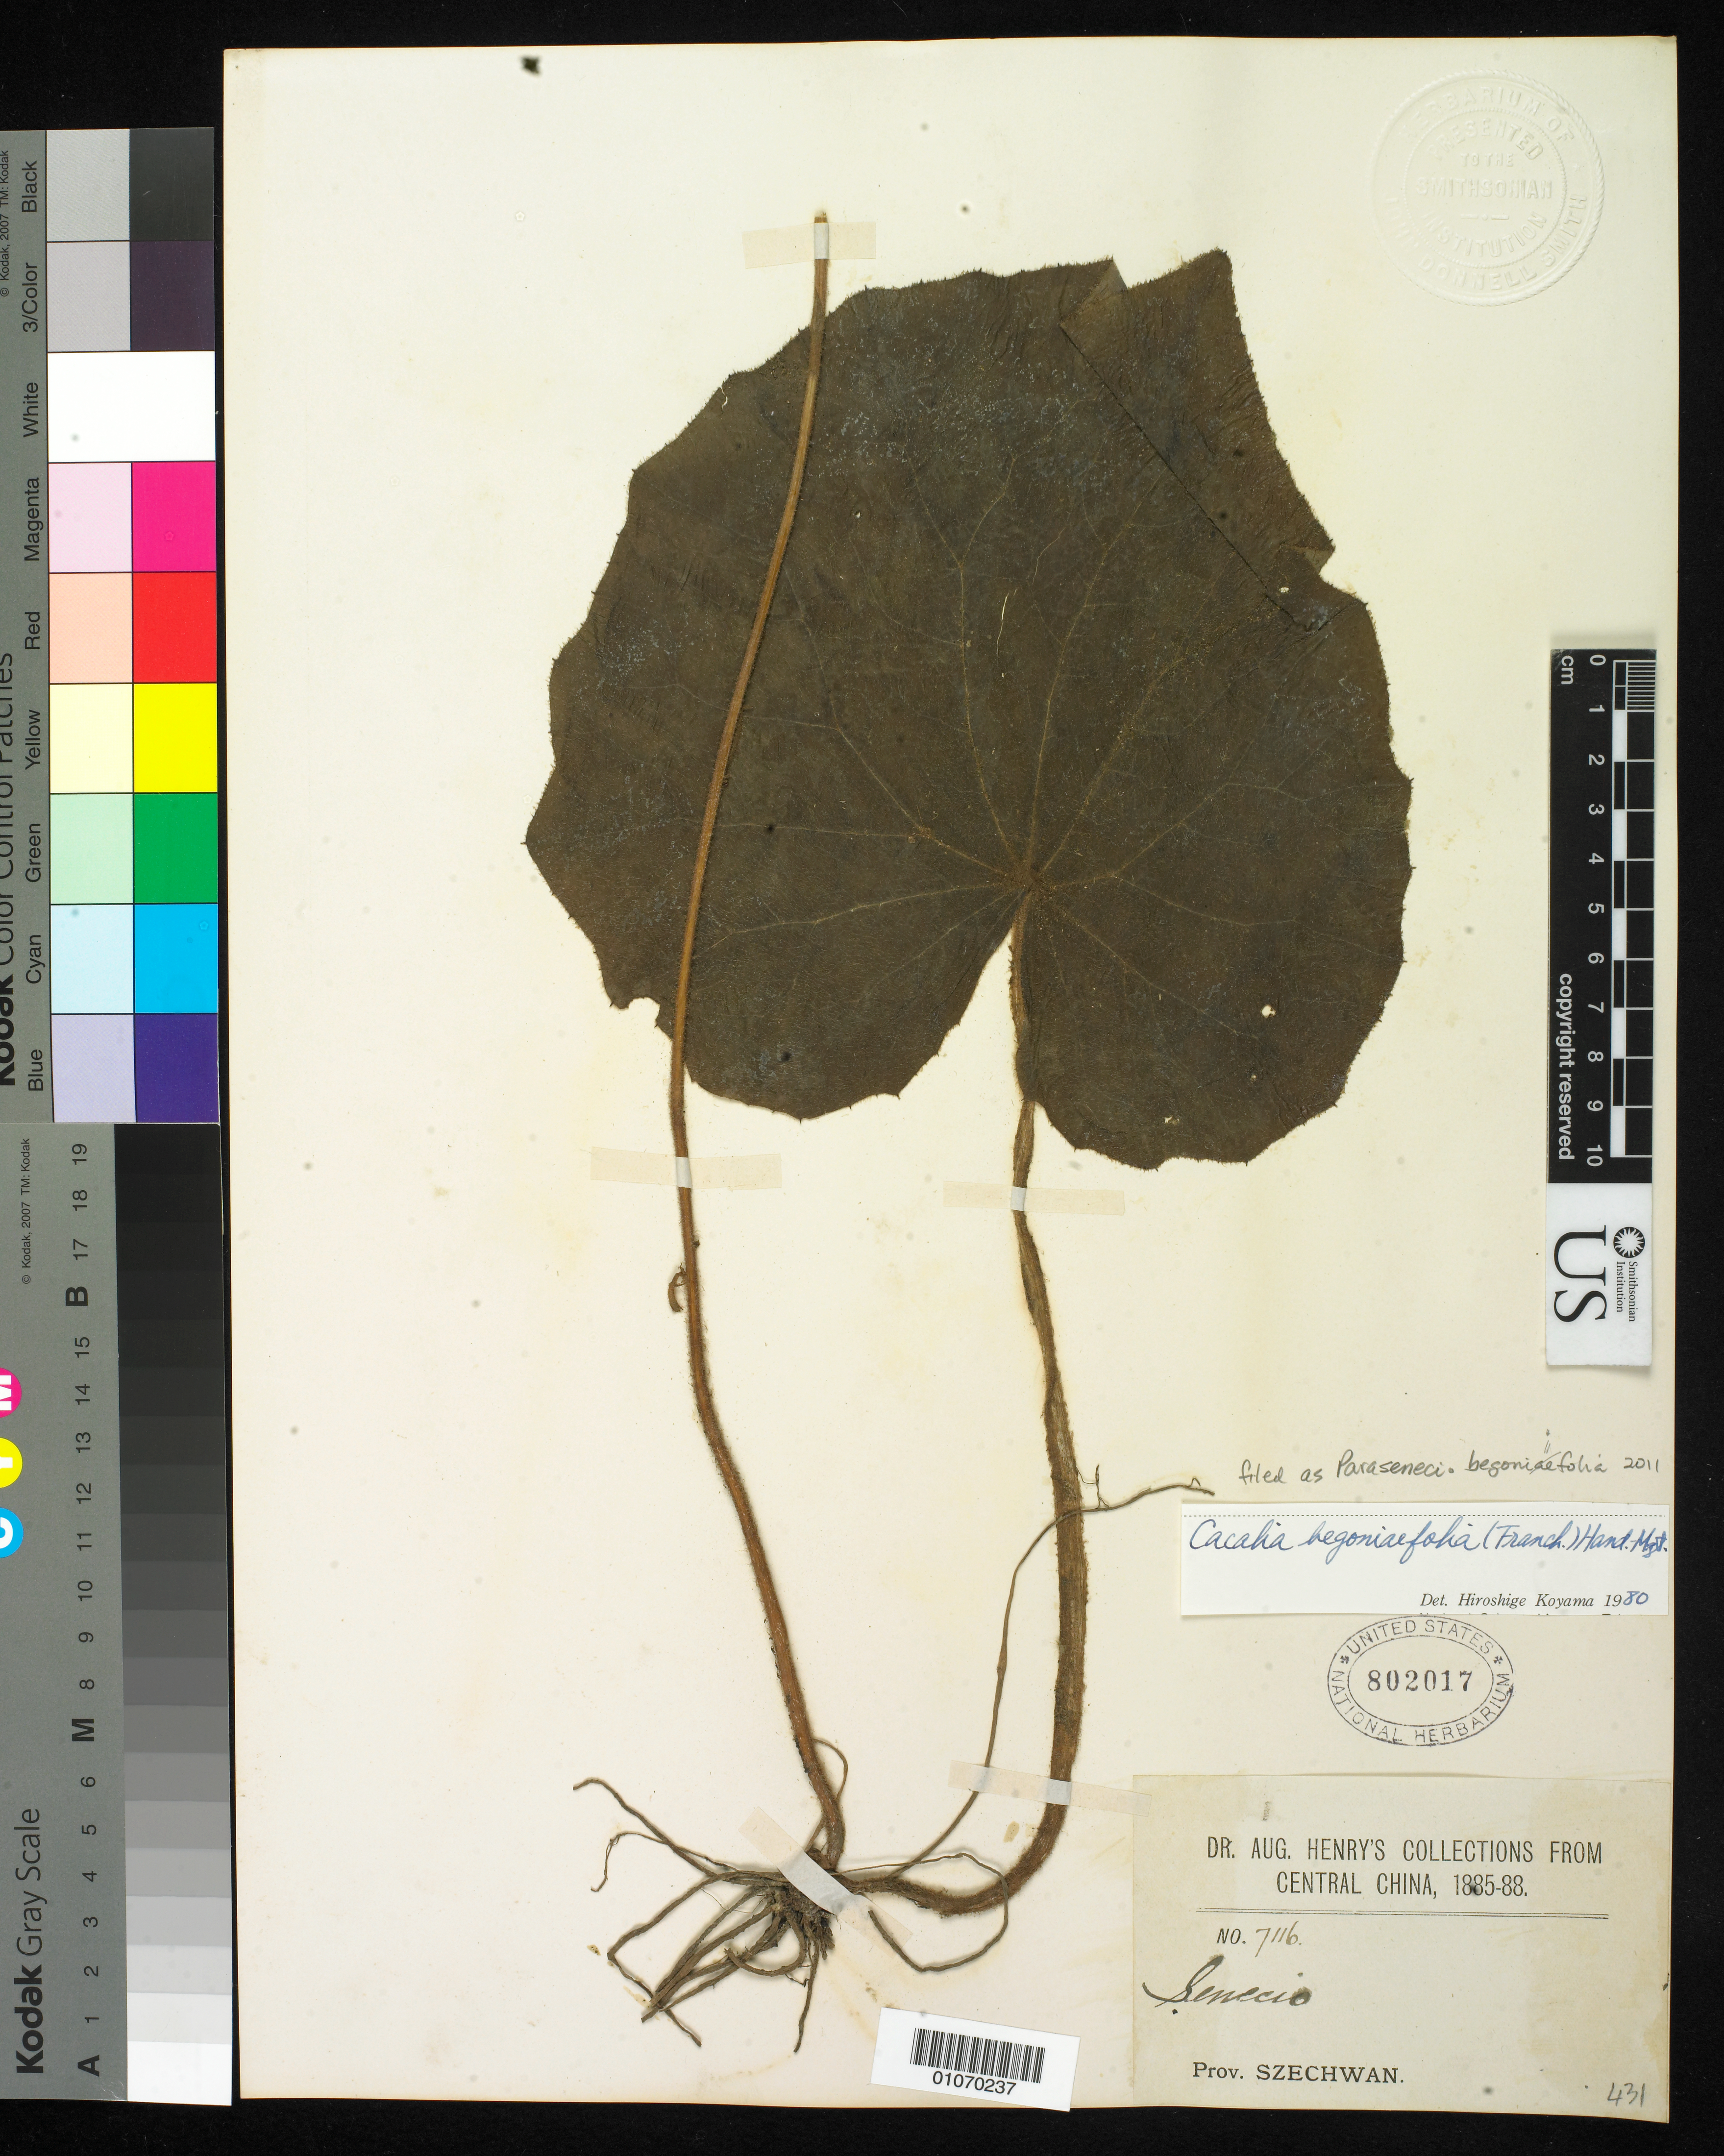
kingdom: Plantae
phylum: Tracheophyta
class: Magnoliopsida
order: Asterales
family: Asteraceae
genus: Parasenecio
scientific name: Parasenecio begoniifolius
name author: (Franch.) Y.L. Chen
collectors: A. Henry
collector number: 7116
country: China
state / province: Sichuan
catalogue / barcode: US 802017